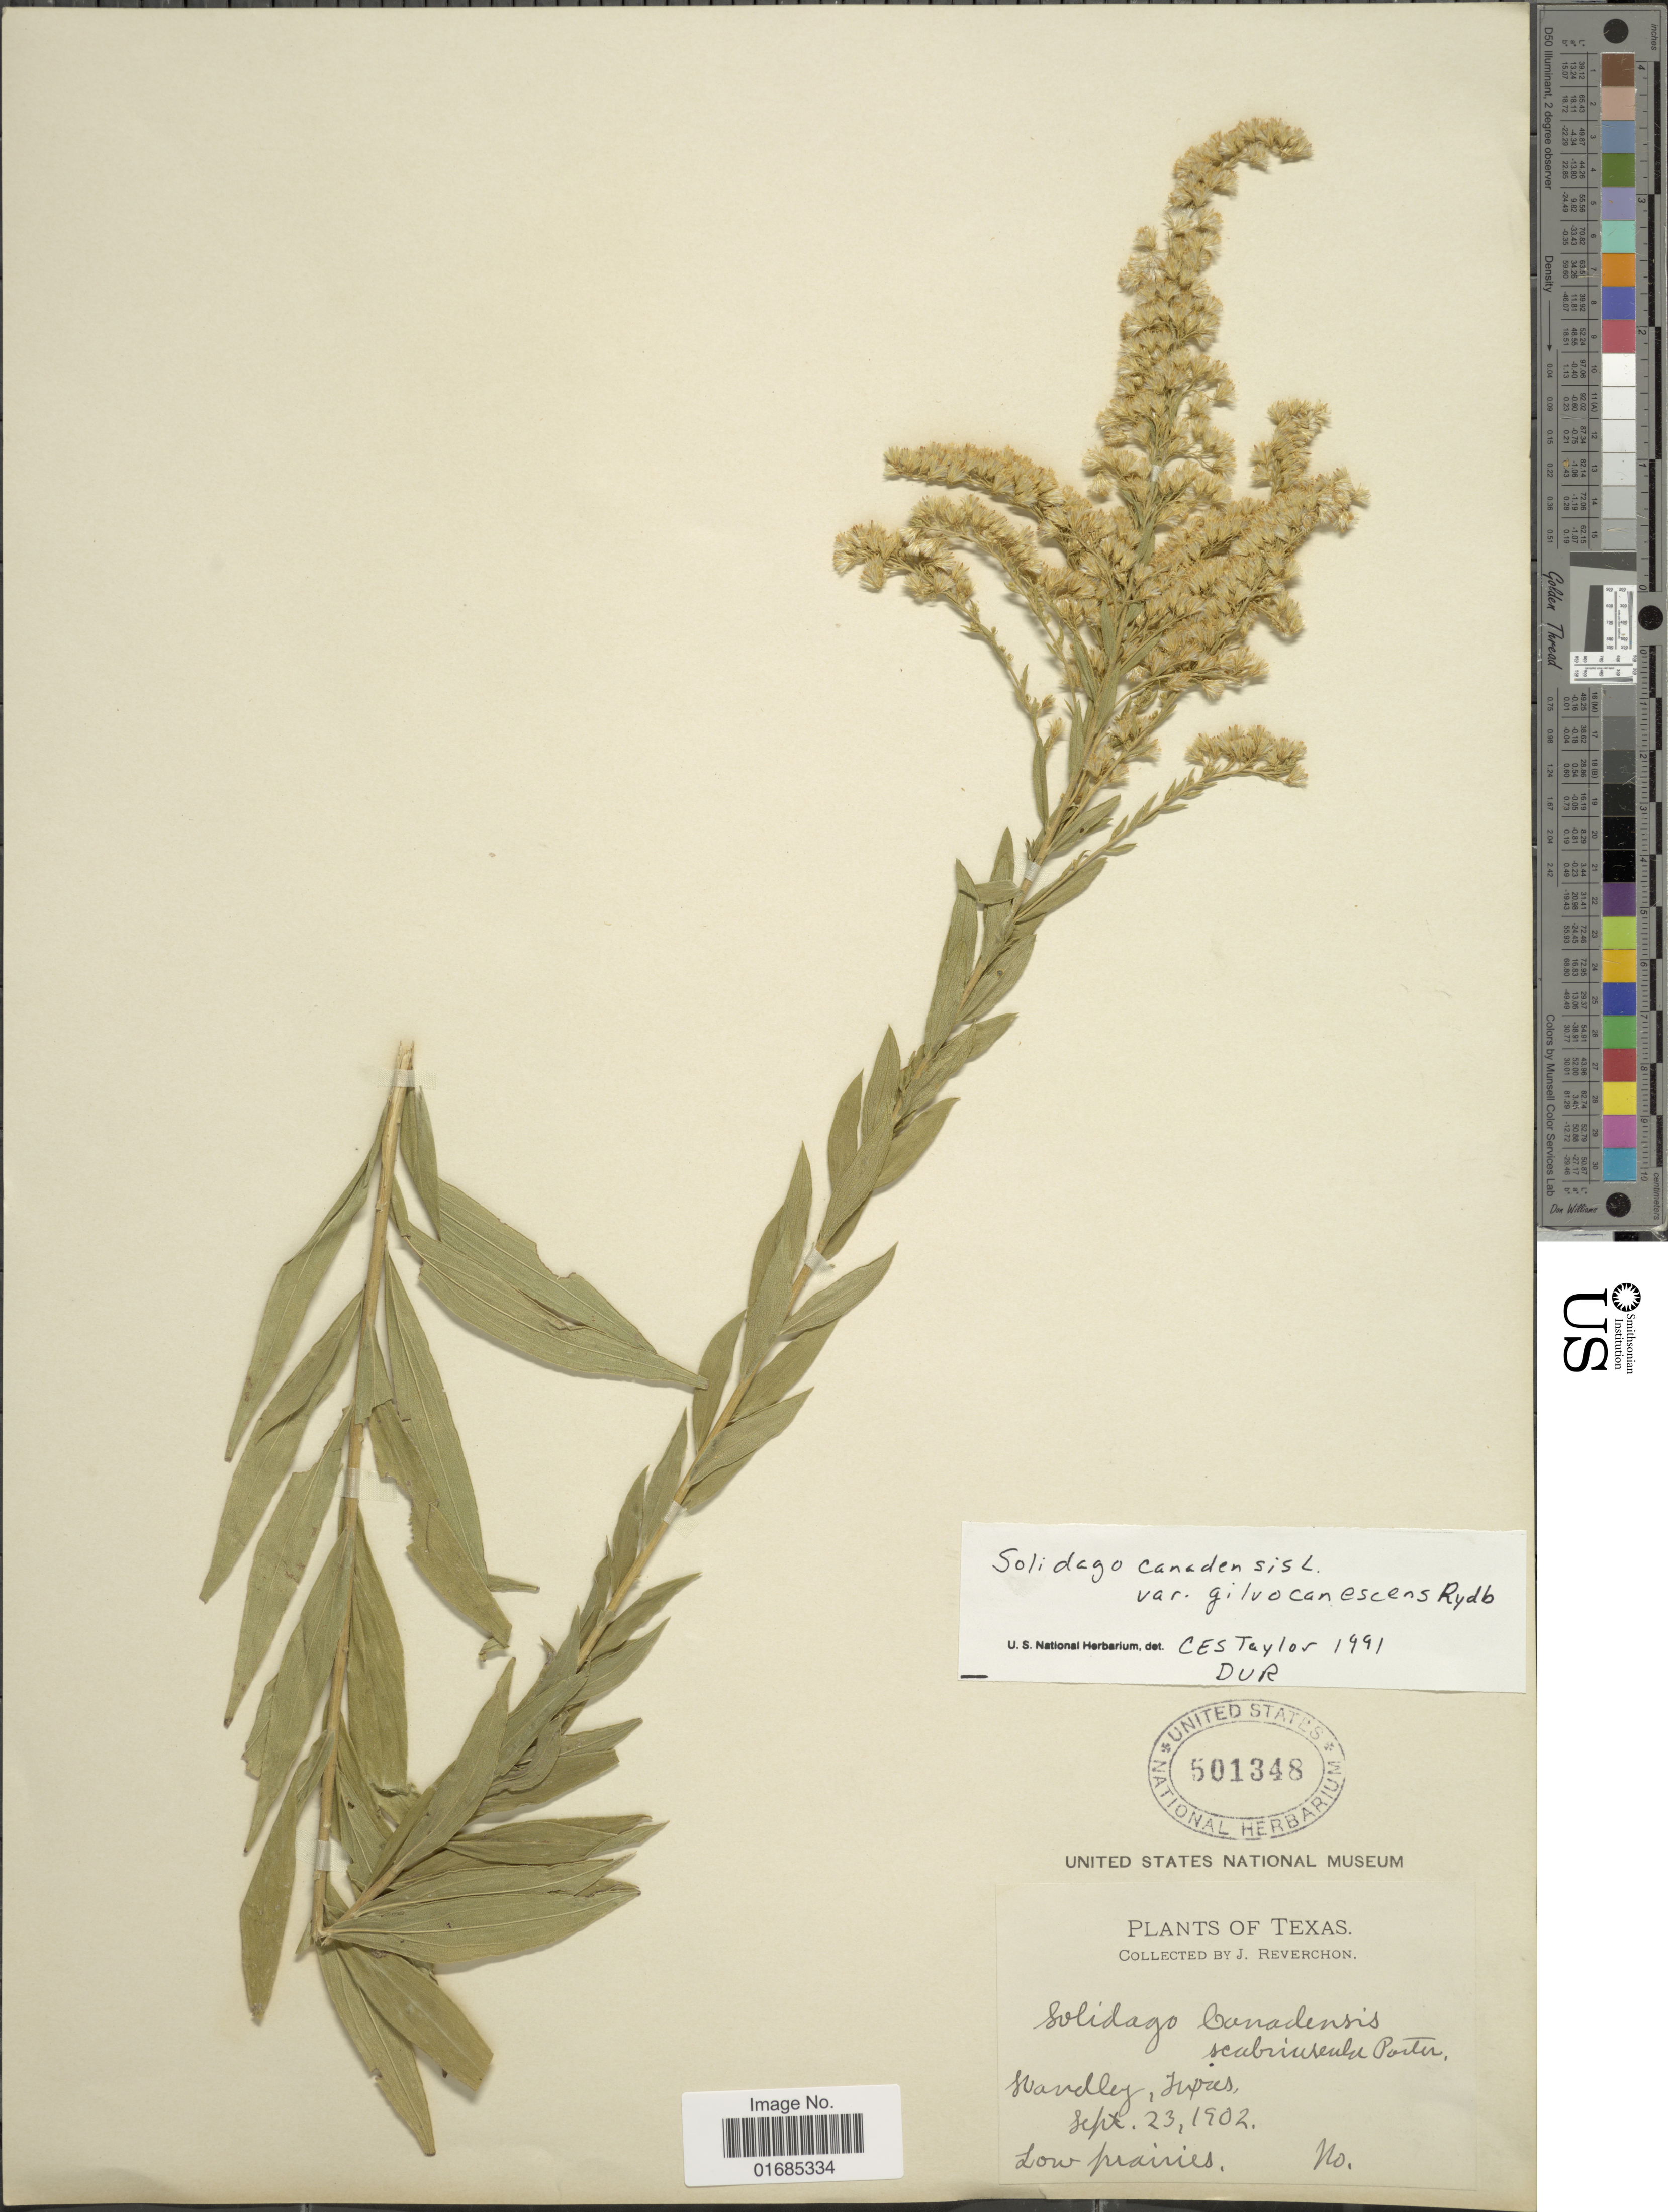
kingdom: Plantae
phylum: Tracheophyta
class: Magnoliopsida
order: Asterales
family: Asteraceae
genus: Solidago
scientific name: Solidago canadensis var. gilvocanescens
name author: Rydb.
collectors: J. Reverchon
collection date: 1902-09-23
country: United States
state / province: Texas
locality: Handley, Texas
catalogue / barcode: US 501348